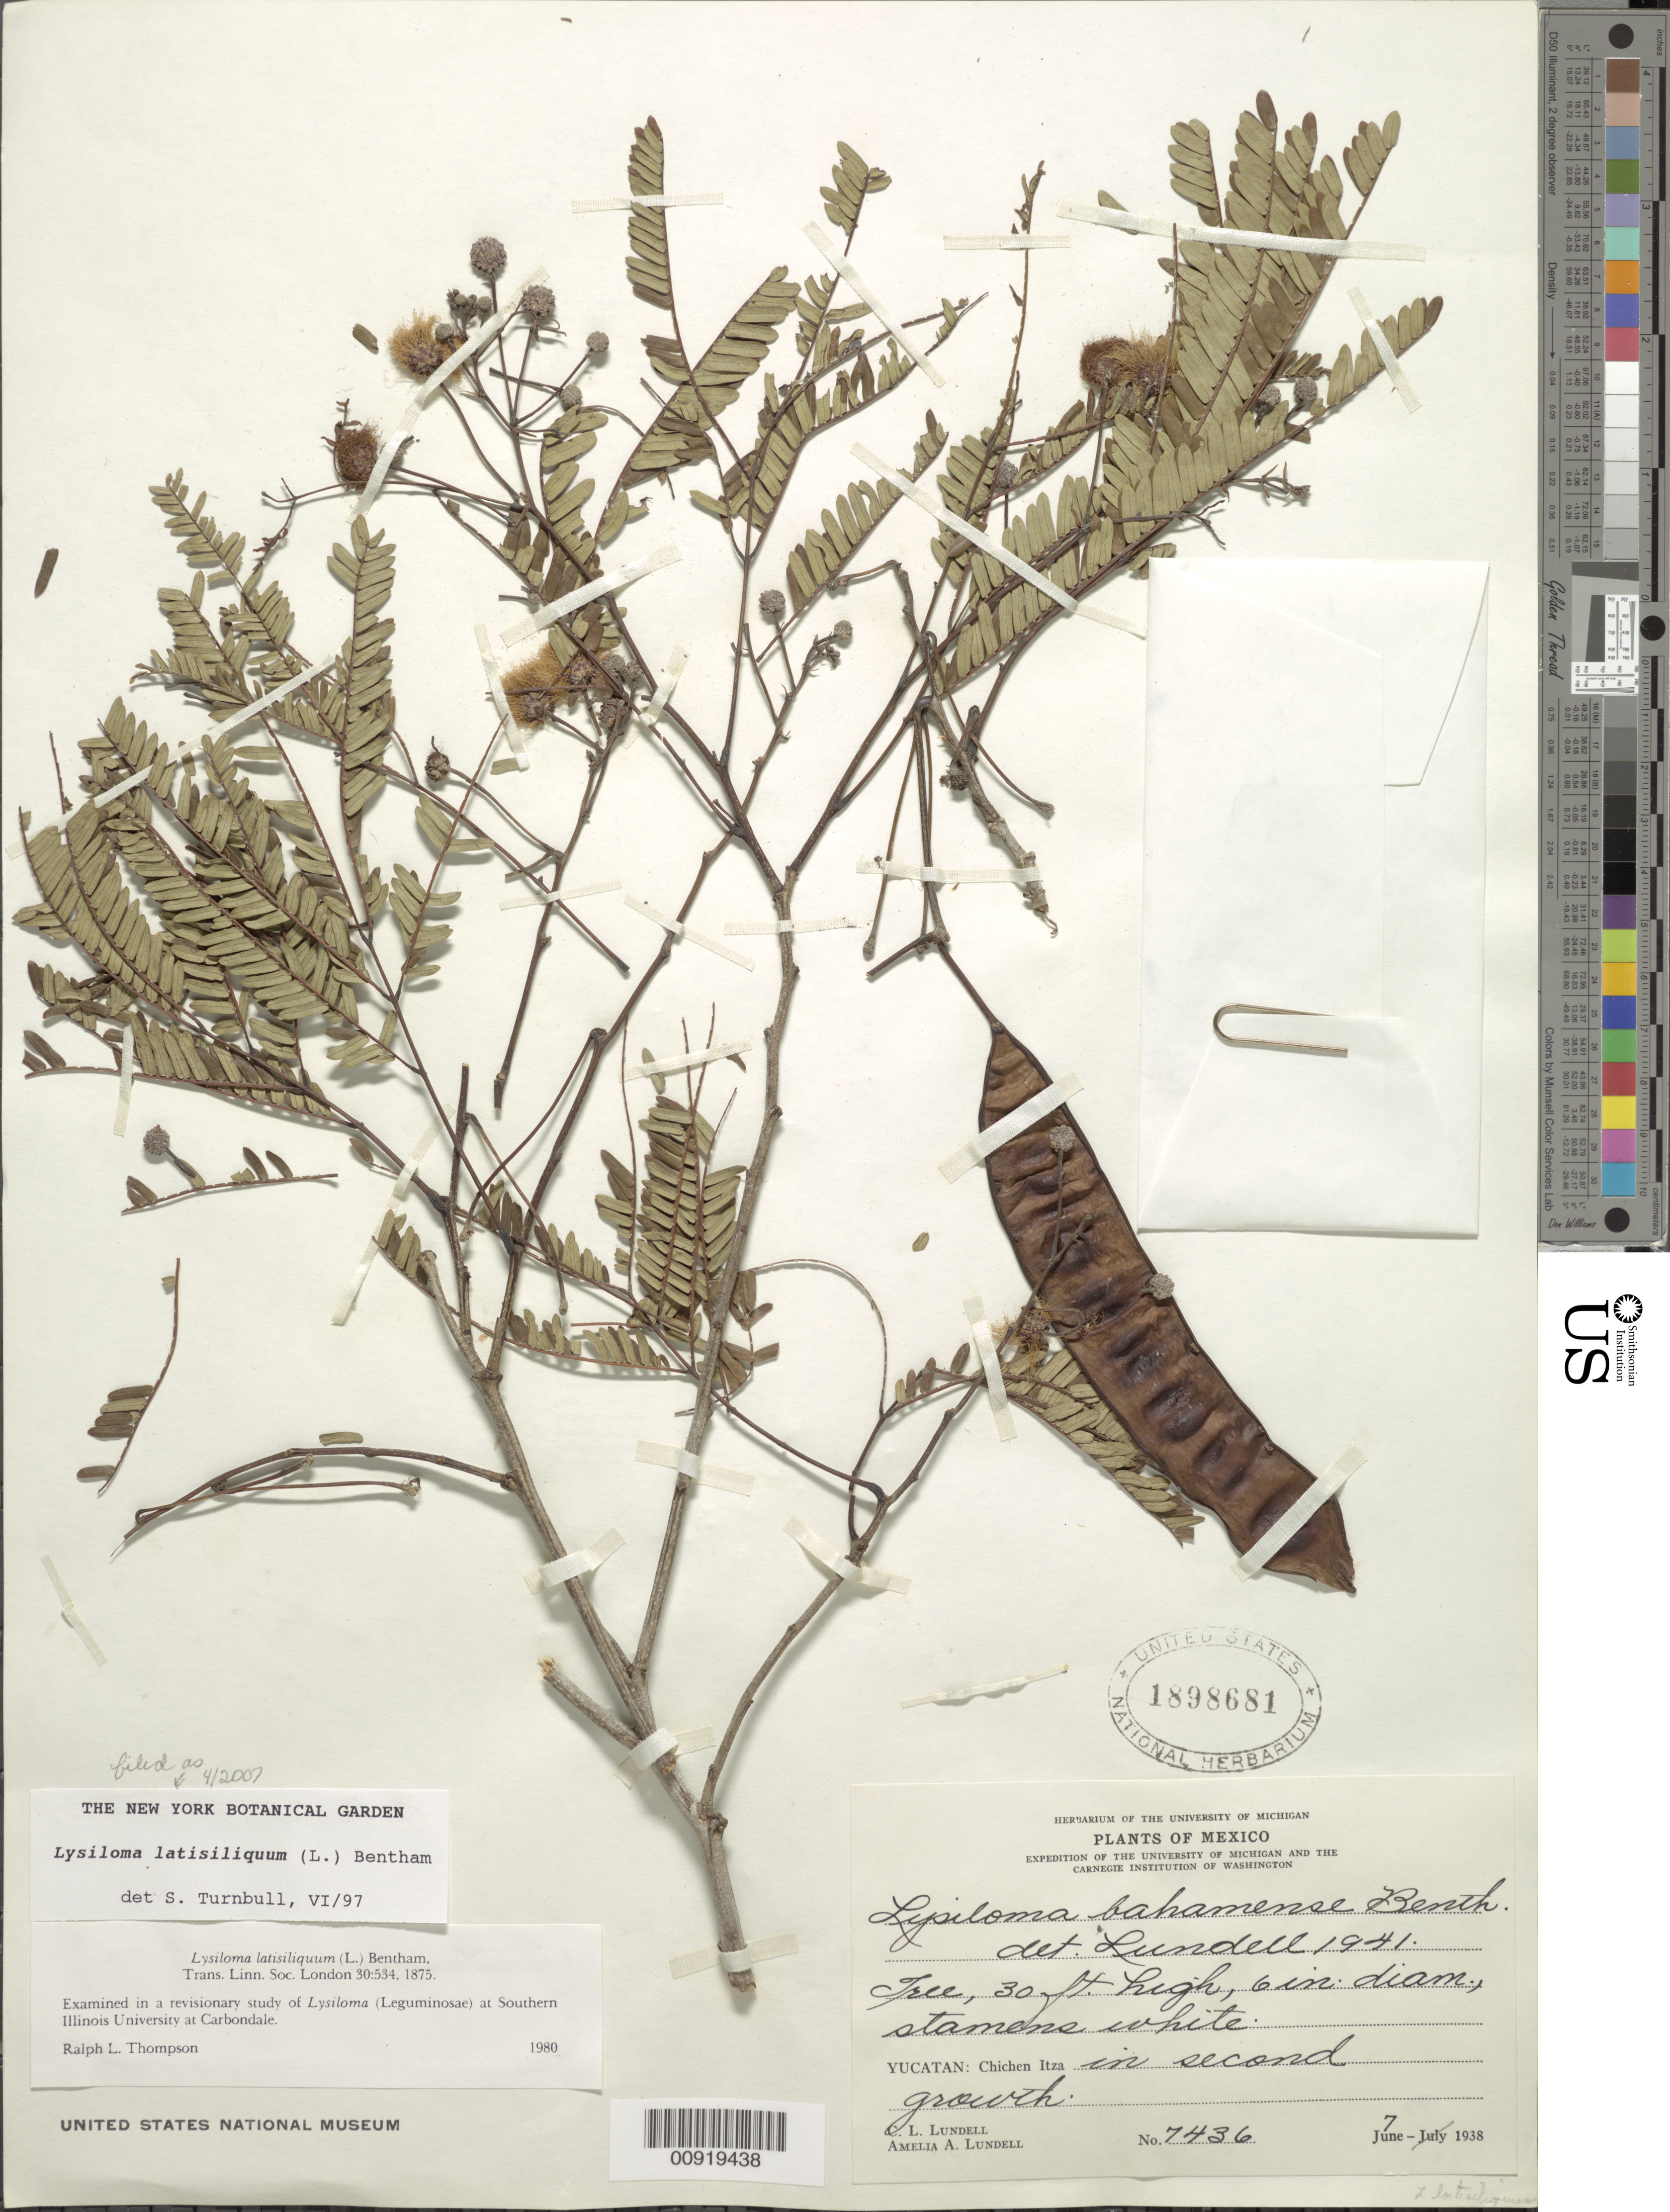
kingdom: Plantae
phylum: Tracheophyta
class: Magnoliopsida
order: Fabales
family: Fabaceae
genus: Lysiloma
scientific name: Lysiloma latisiliquum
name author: (L.) Benth.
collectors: C. L. Lundell & A. A. Lundell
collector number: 7436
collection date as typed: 07 Jun 1938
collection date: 1938-06-07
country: Mexico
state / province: Yucatán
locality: Yucatán: Chichen Itza.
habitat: In second growth.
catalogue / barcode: US 1898681